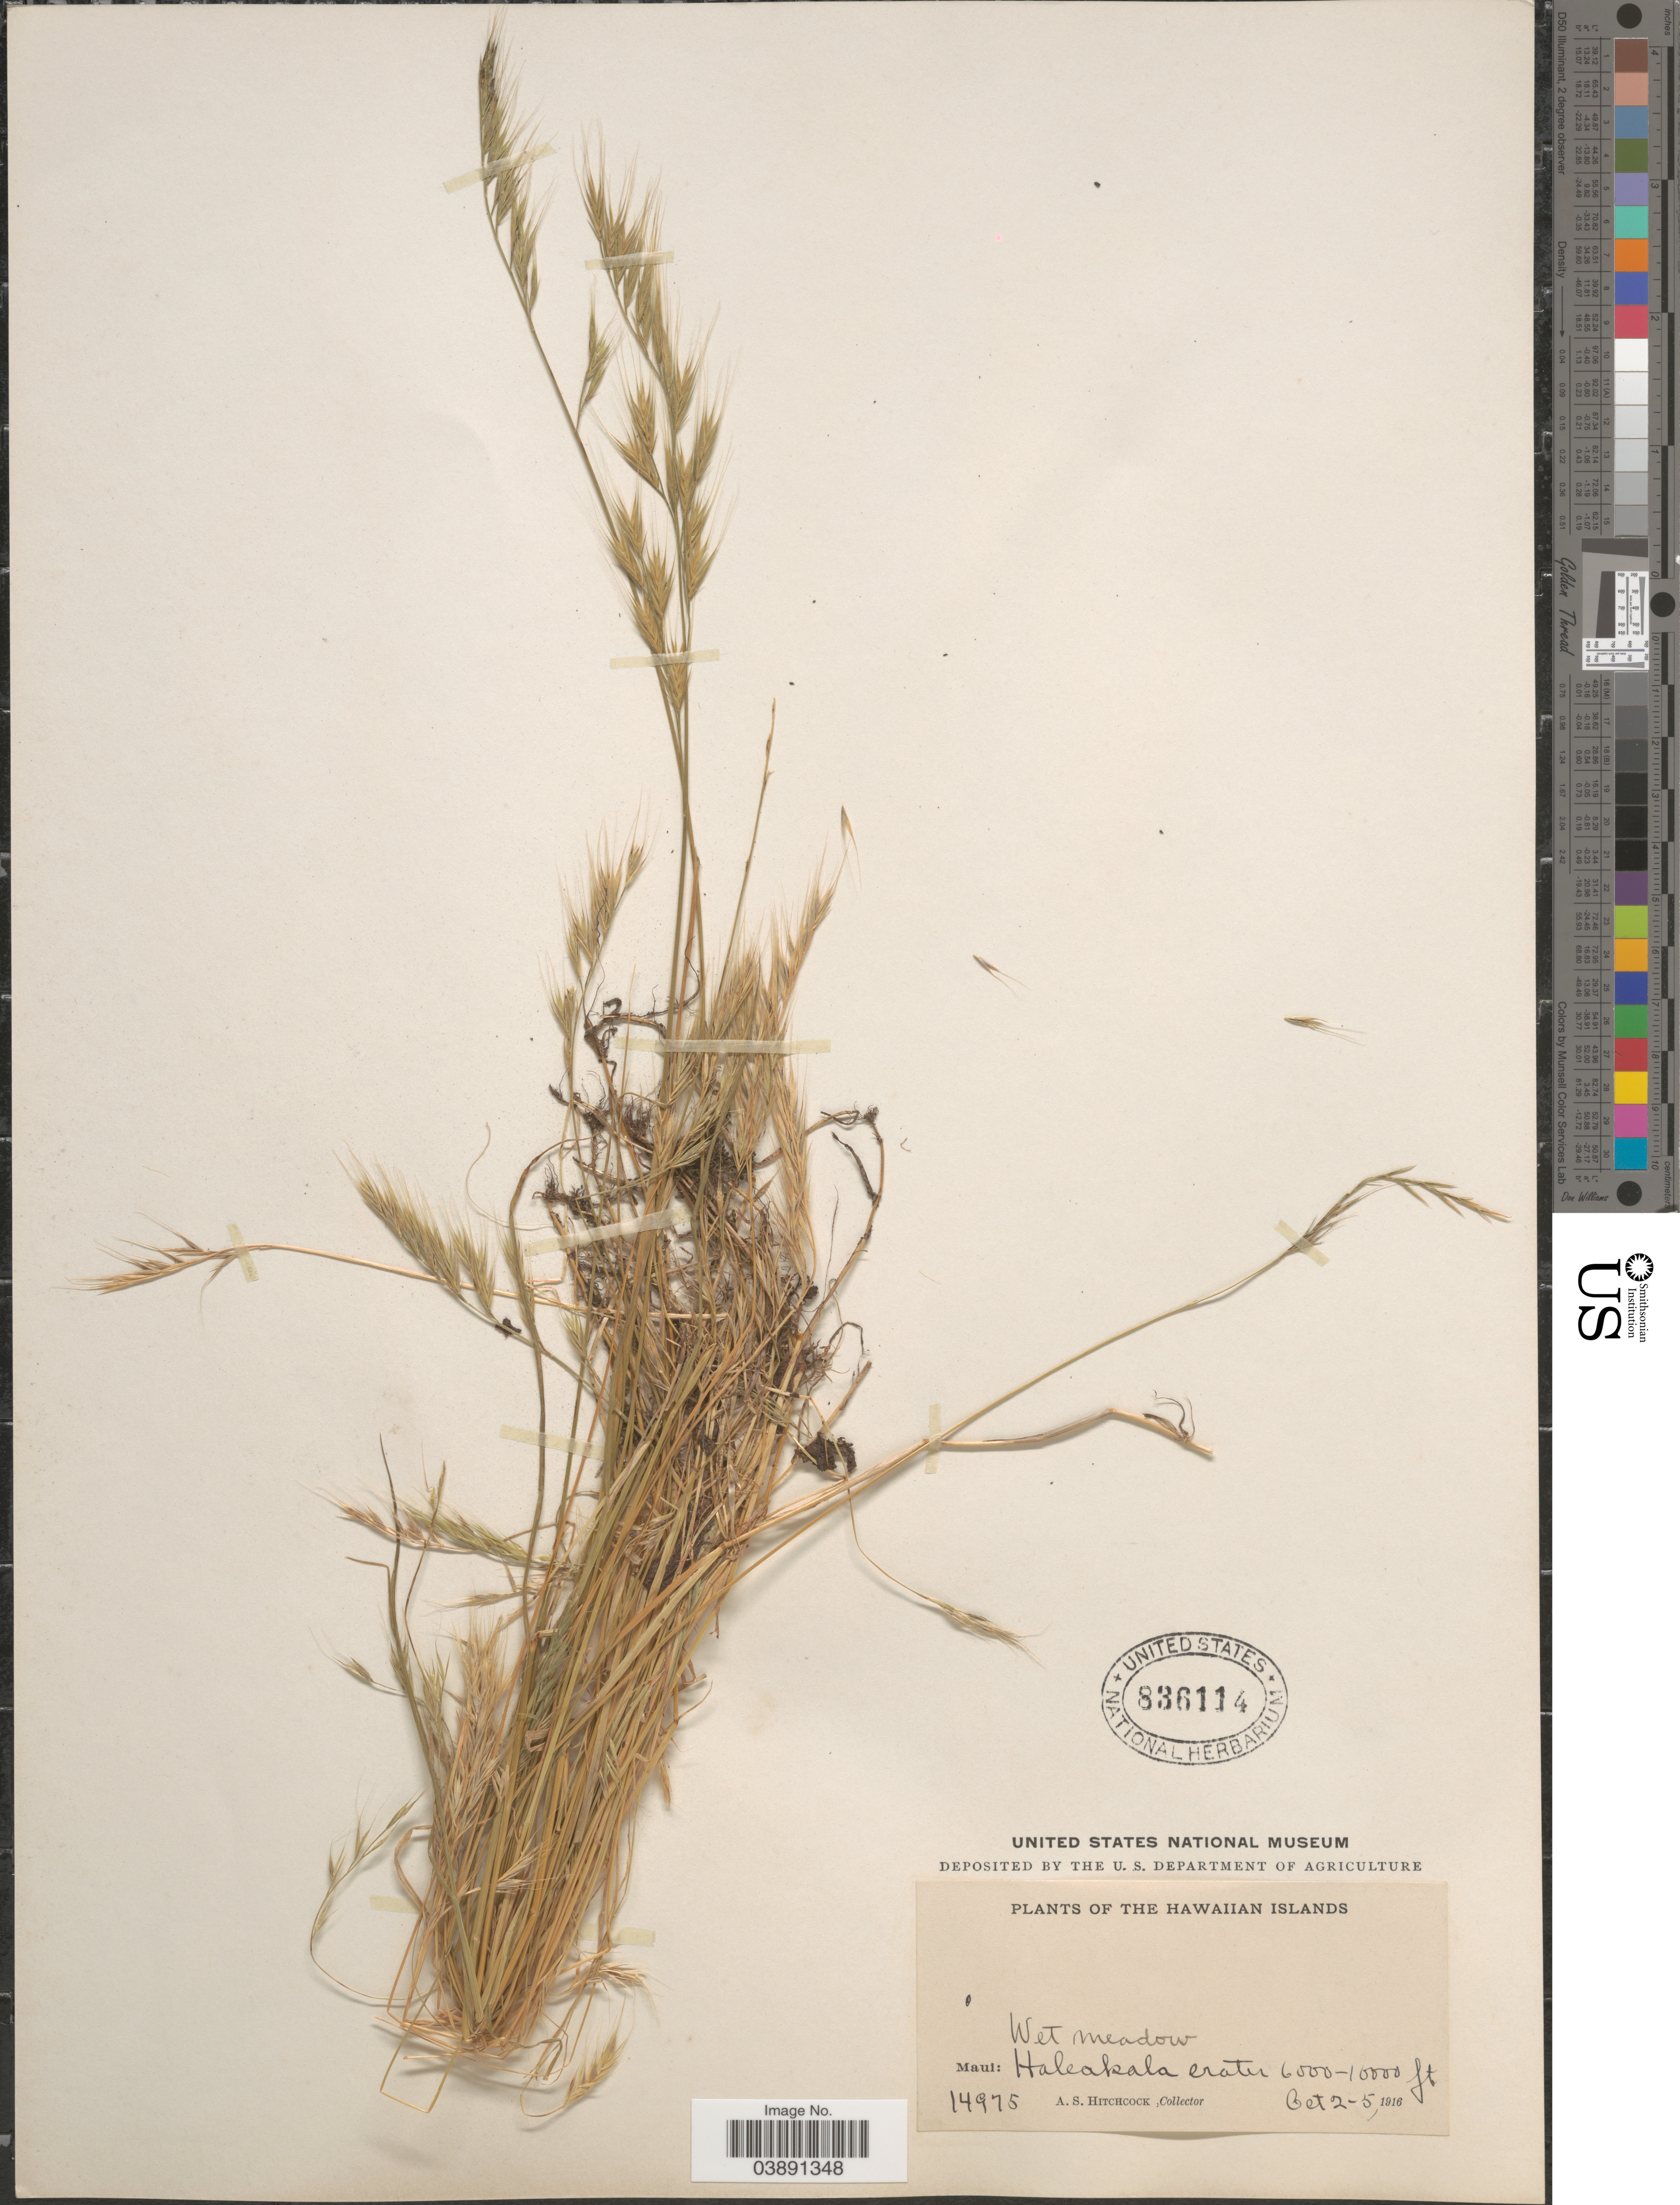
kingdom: Plantae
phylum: Tracheophyta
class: Liliopsida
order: Poales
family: Poaceae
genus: Festuca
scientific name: Festuca bromoides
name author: L.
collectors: A. S. Hitchcock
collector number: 14975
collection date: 1916-10-02/1916-10-05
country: United States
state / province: Hawaii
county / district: Maui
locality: The Hawaiian Islands. Maui: Haleakala crater.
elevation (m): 1829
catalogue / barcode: US 836114